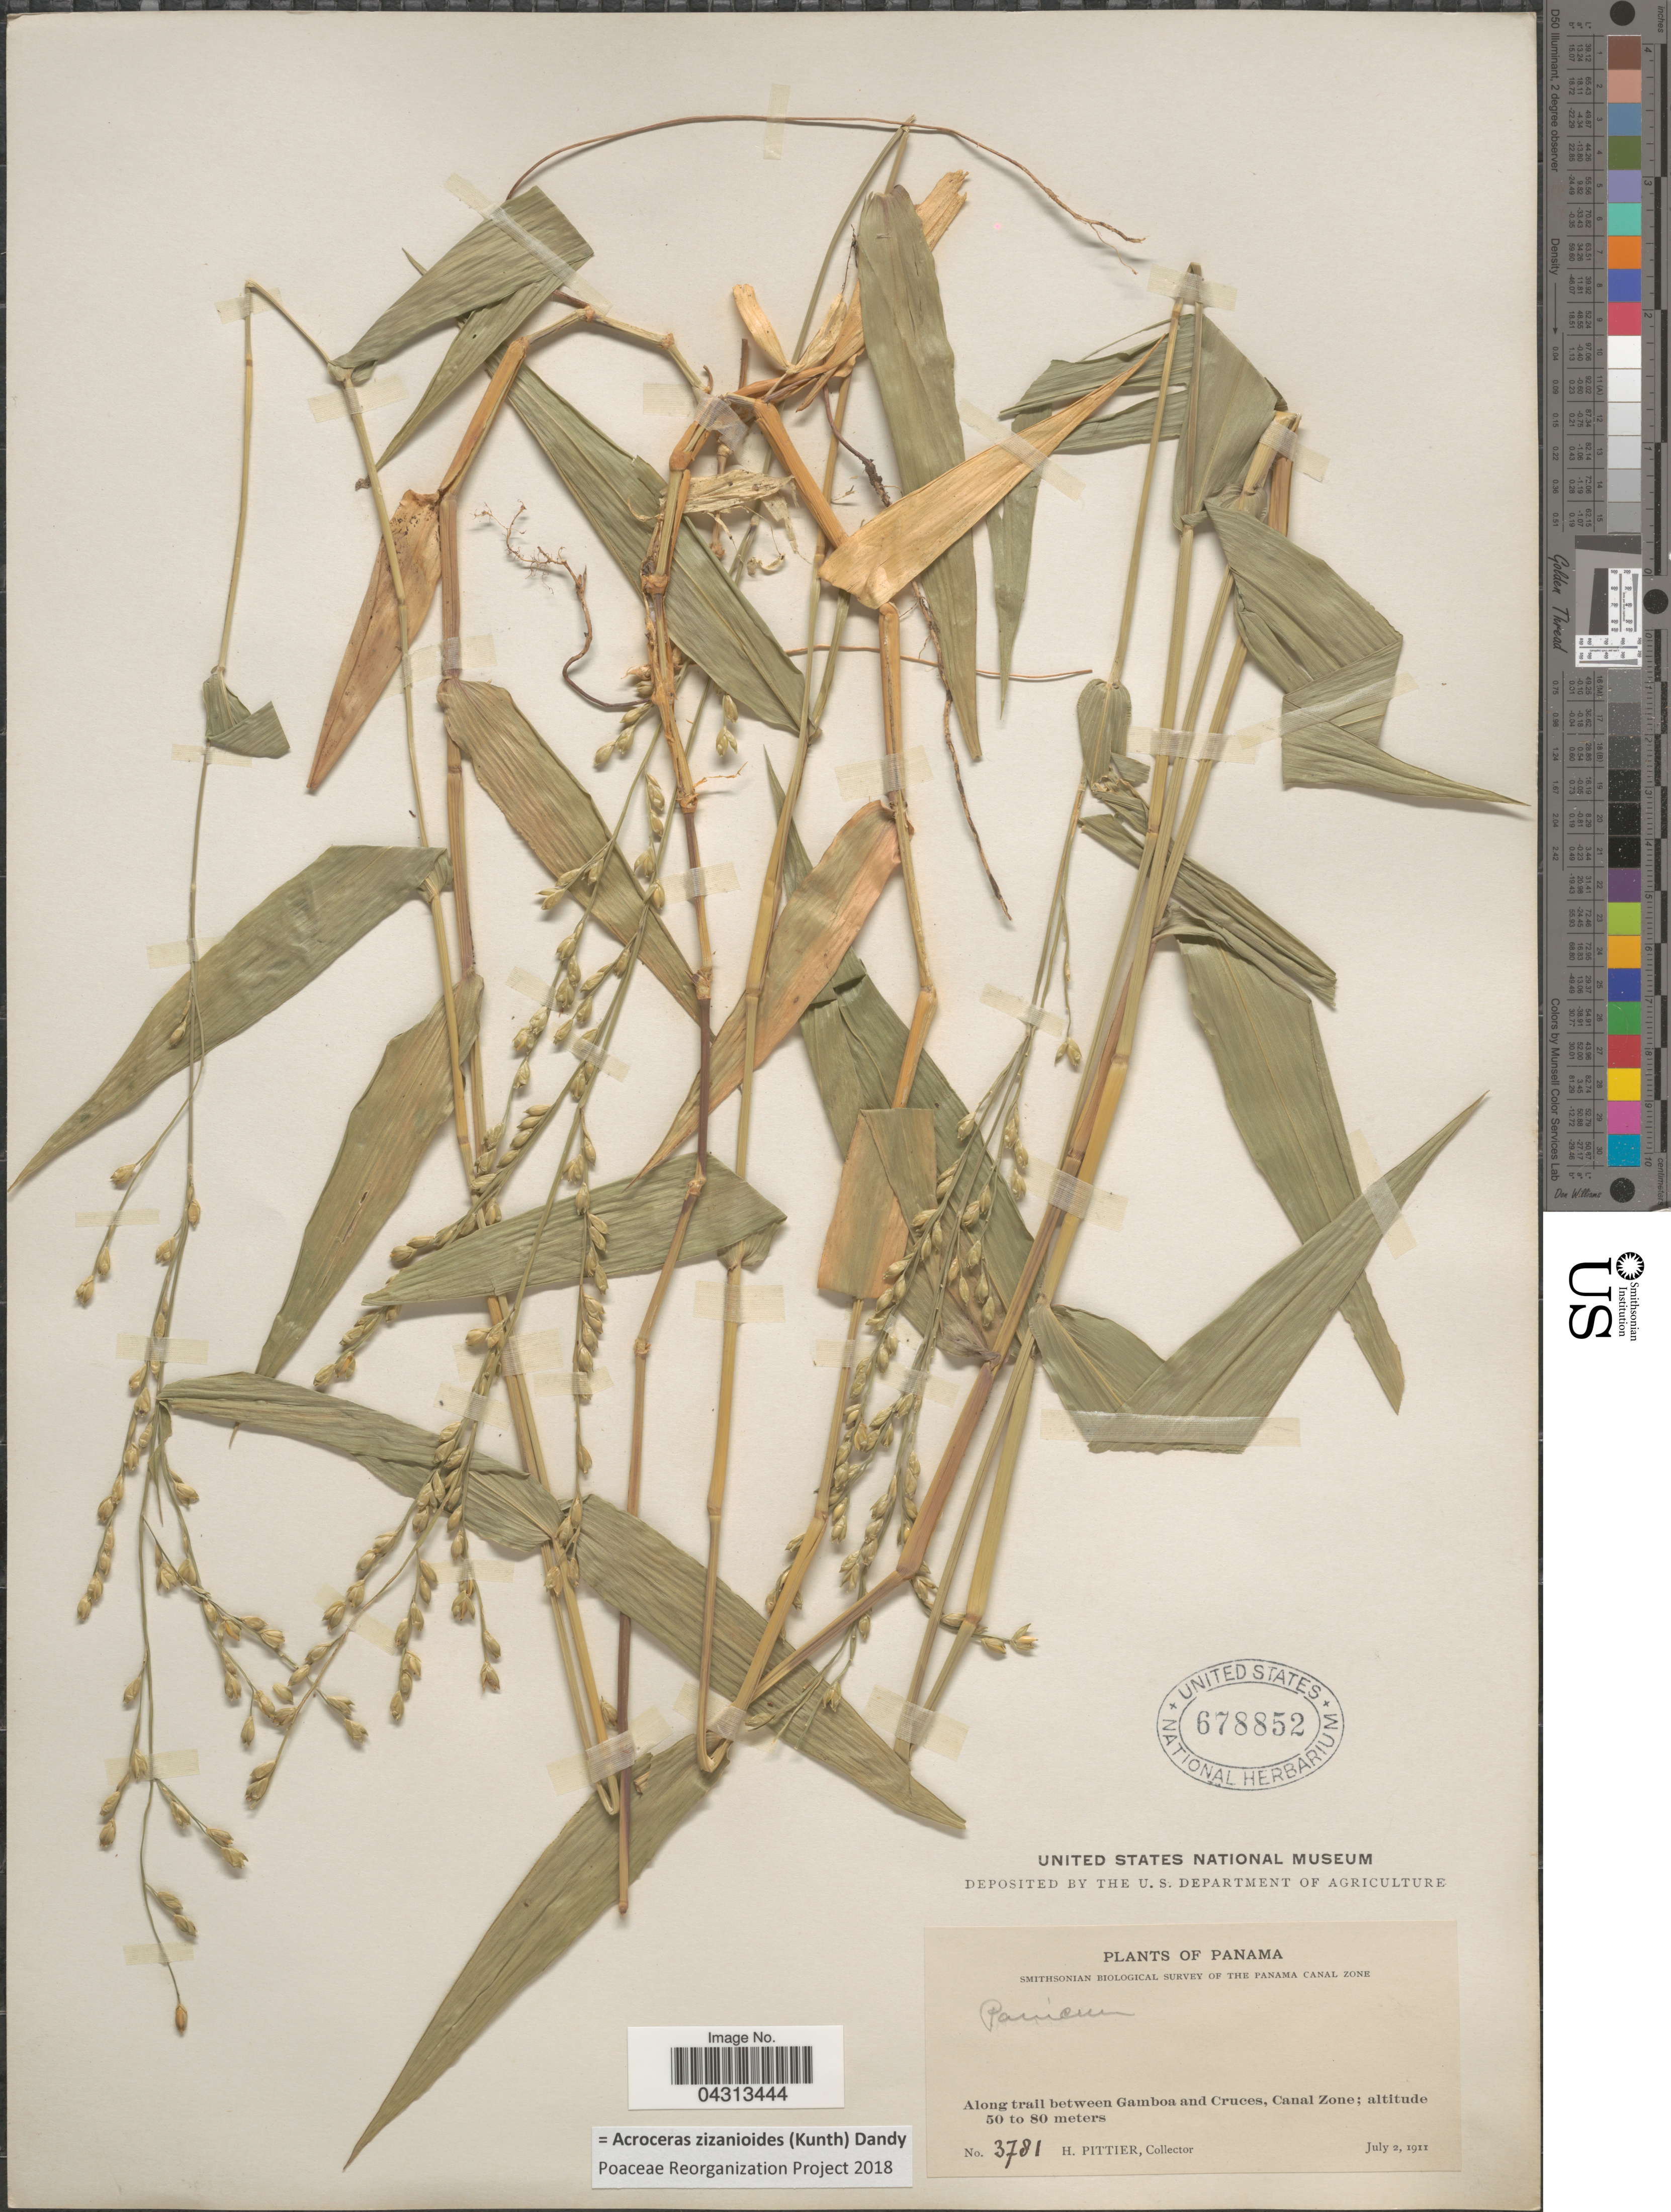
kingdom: Plantae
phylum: Tracheophyta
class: Liliopsida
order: Poales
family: Poaceae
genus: Acroceras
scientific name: Acroceras zizanioides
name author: (Kunth) Dandy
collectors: H. F. Pittier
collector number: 3781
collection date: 1911-07-02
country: Panama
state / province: Colón / Panamá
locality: Smithsonian Biological Survey of the Panama Canal Zone. Along trail between Gamboa and Cruces, Canal Zone.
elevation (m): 50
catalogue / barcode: US 678852